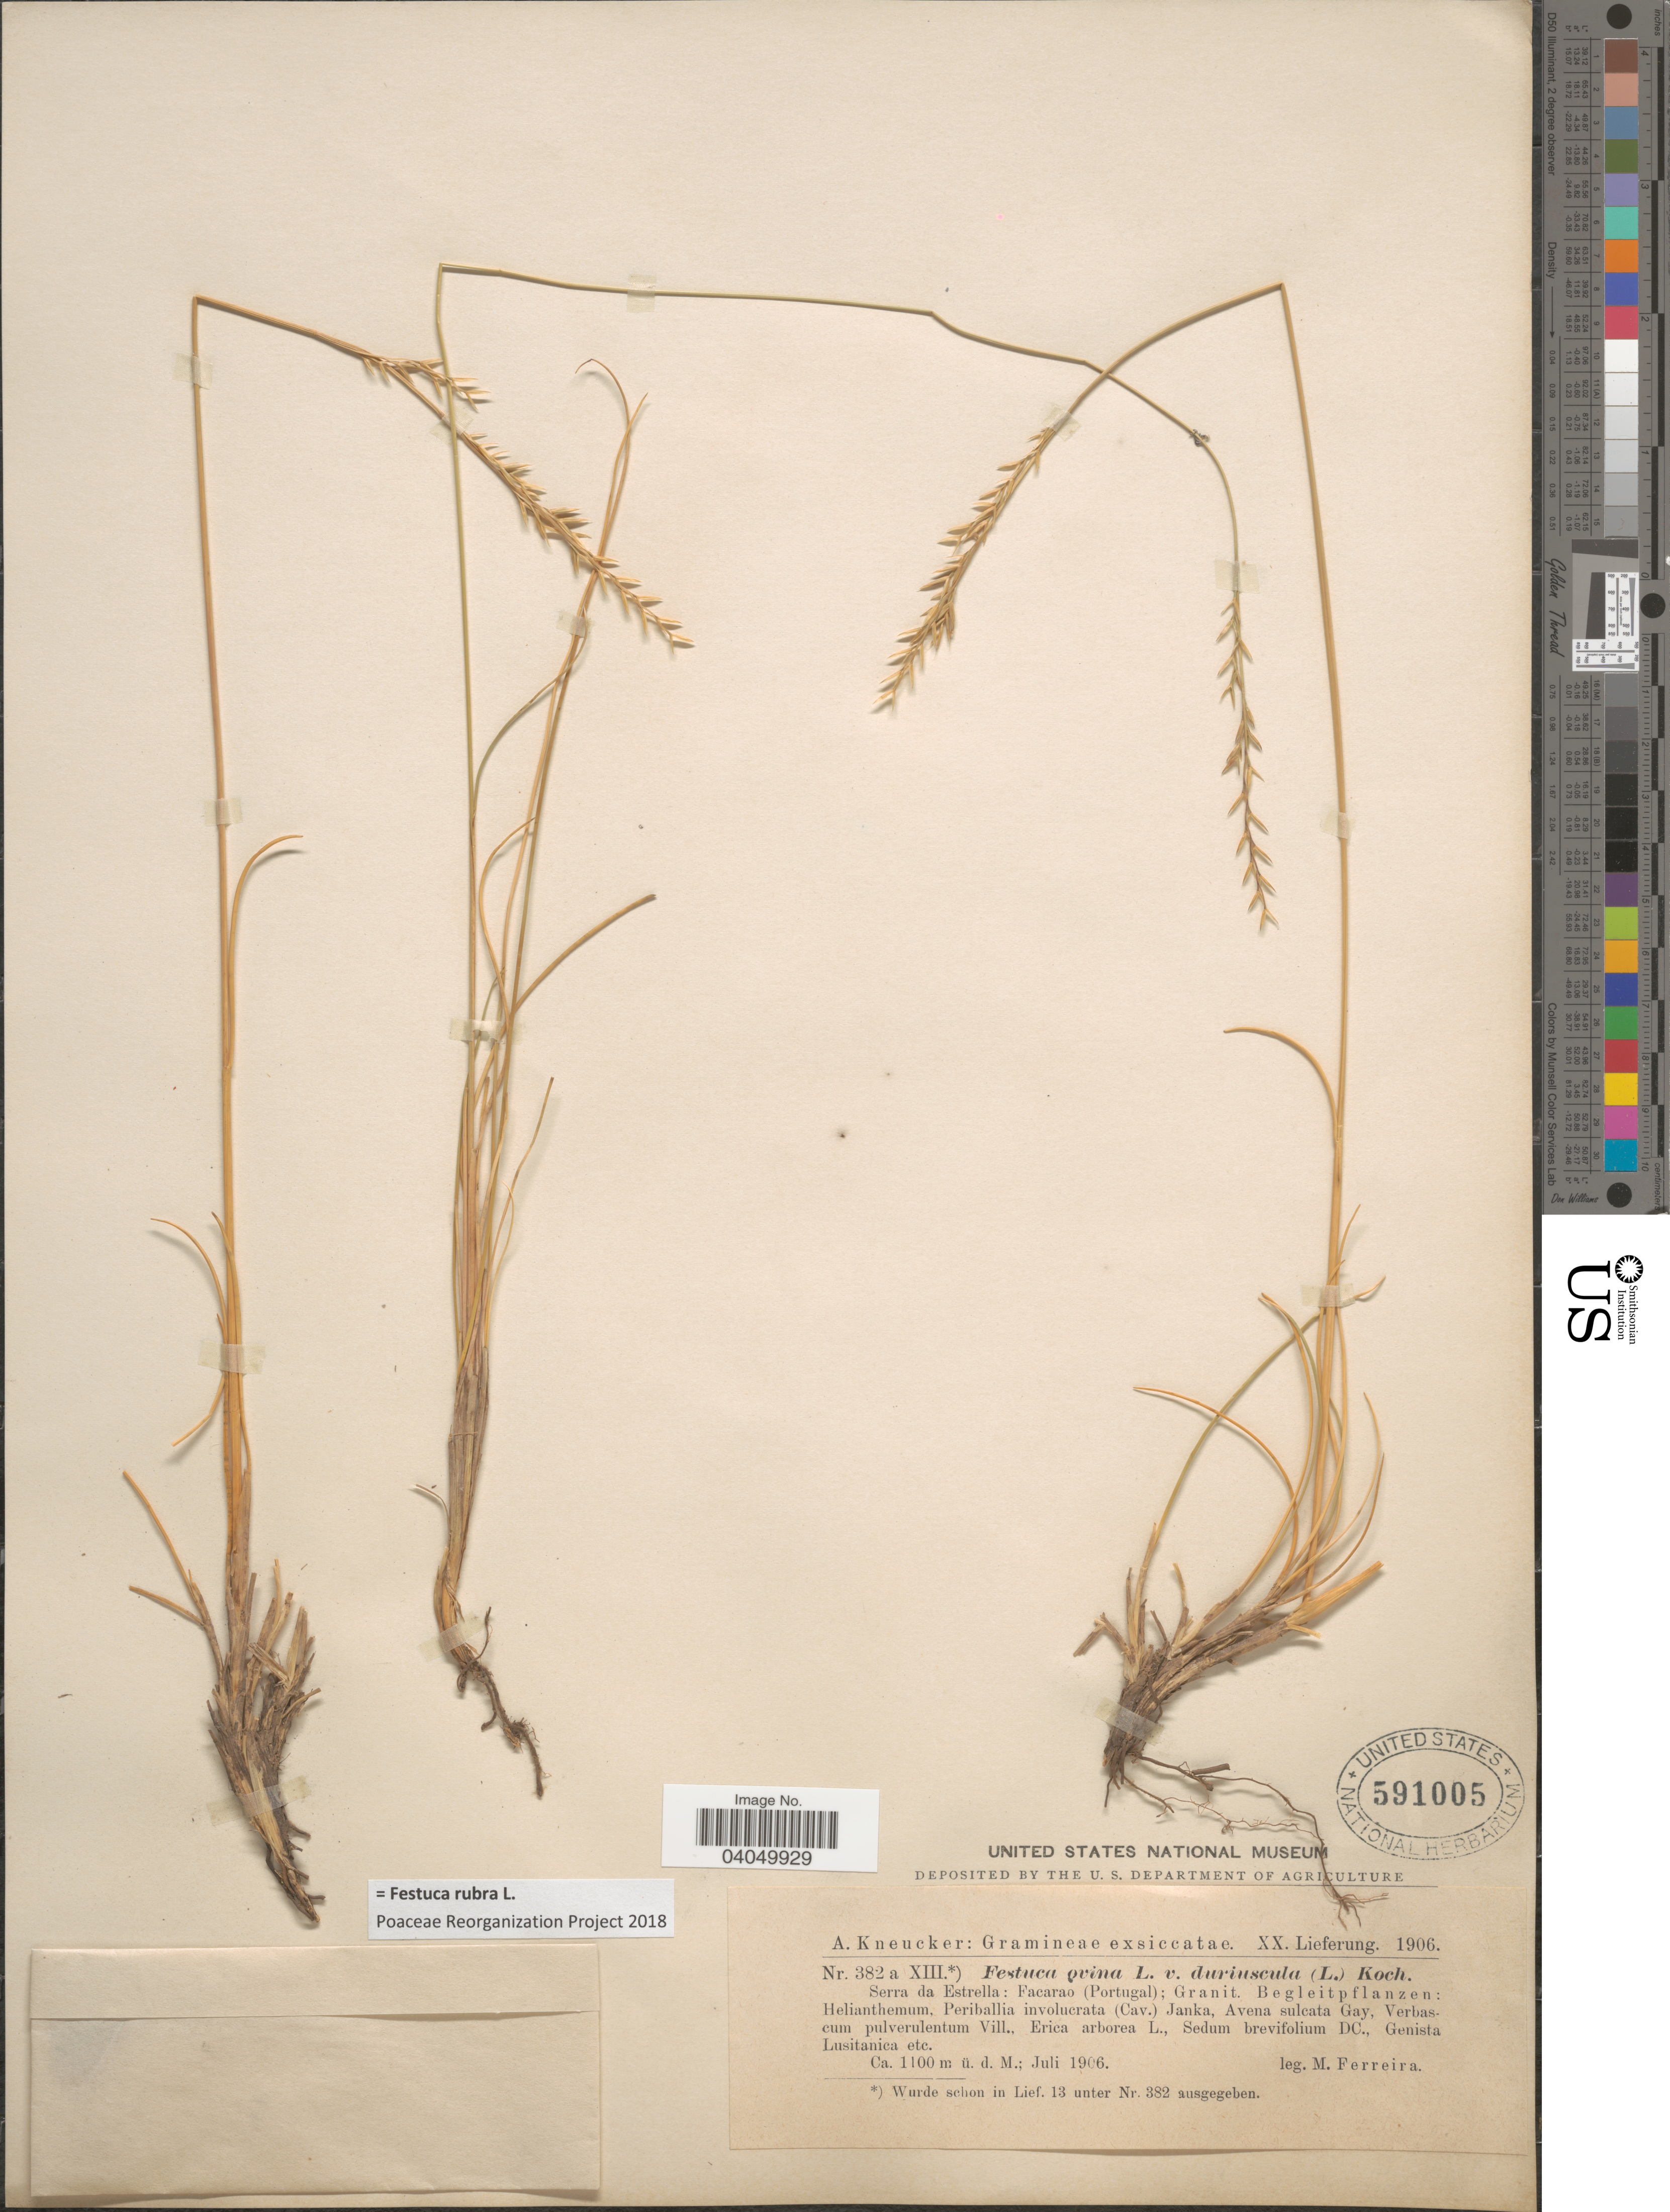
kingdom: Plantae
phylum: Tracheophyta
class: Liliopsida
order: Poales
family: Poaceae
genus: Festuca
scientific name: Festuca rubra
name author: L.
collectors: M. Ferreira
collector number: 382a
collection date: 1906-07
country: Portugal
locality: Serra da Estrella: Facarao (Portugal); Granit.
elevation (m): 1100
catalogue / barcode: US 591005